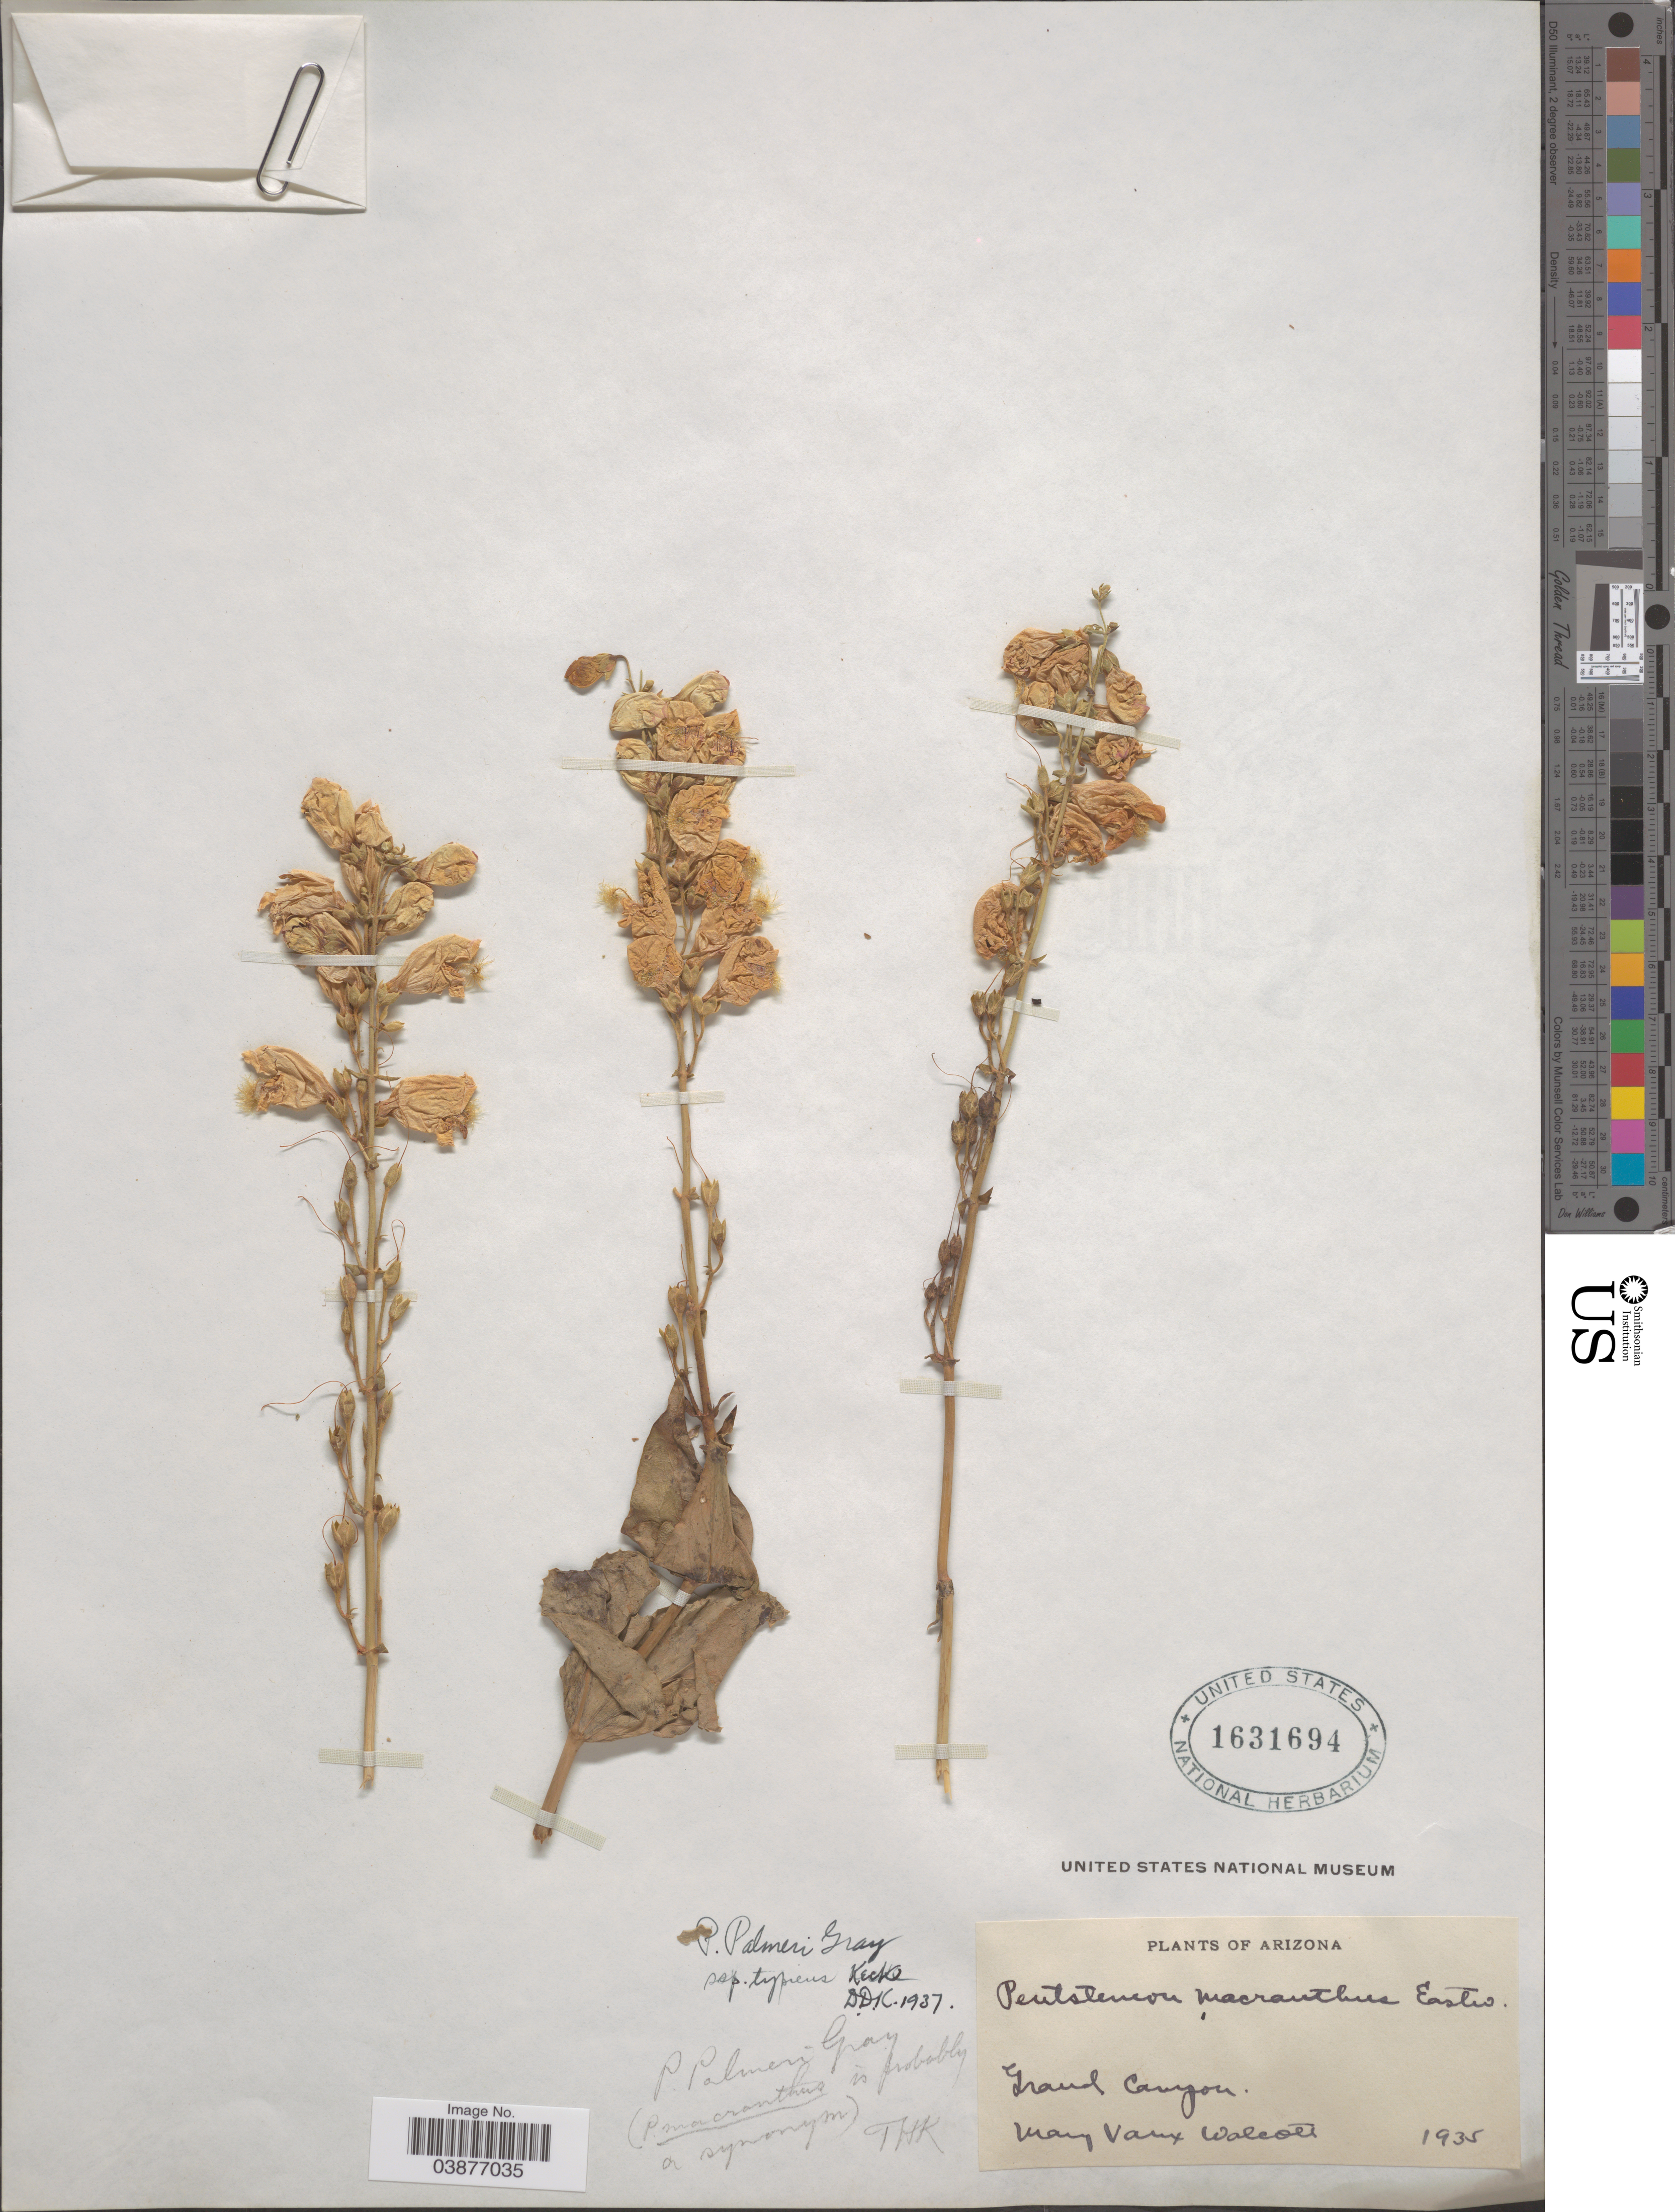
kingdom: Plantae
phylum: Tracheophyta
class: Magnoliopsida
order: Lamiales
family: Plantaginaceae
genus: Penstemon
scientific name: Penstemon palmeri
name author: A. Gray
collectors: M. Walcott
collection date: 1935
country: United States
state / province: Arizona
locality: Grand Canyon.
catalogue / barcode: US 1631694